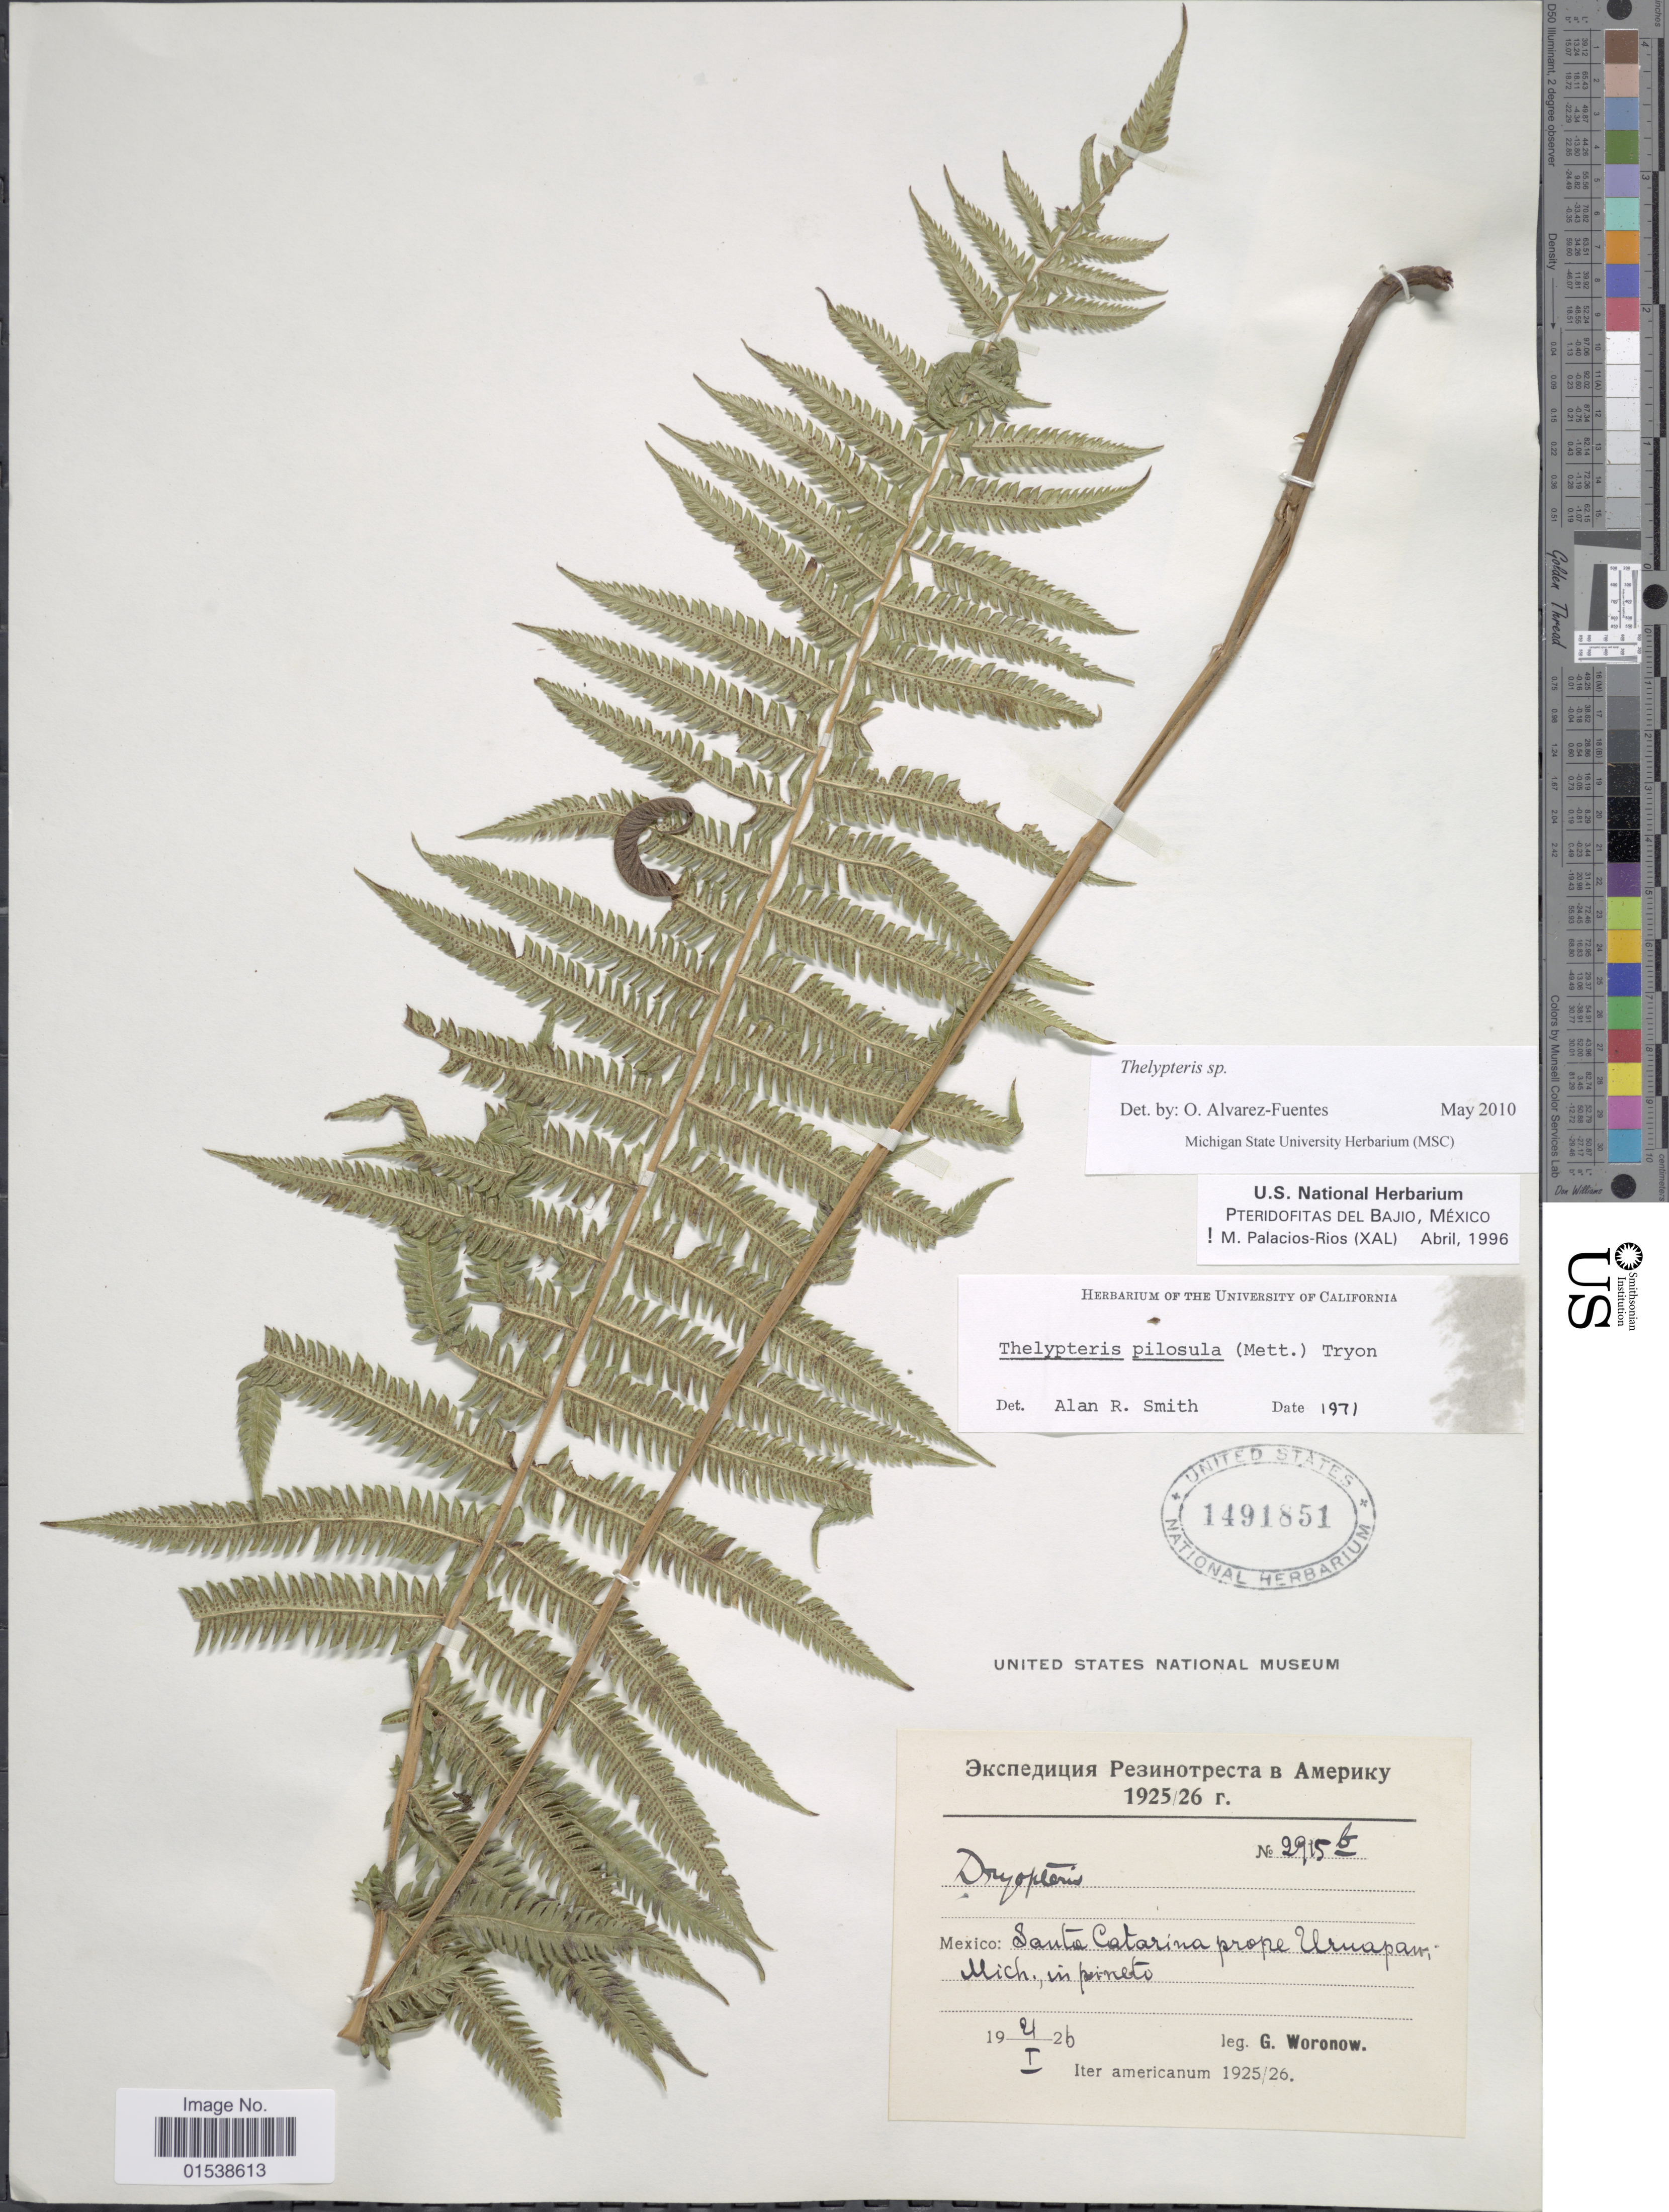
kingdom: Plantae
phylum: Tracheophyta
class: Polypodiopsida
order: Polypodiales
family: Thelypteridaceae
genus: Amauropelta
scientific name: Amauropelta pilosula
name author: (Klotzsch & H. Karst.) Á. Löve & D. Löve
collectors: G. Woronow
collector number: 2915b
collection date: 1926-01-21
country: Mexico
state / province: Michoacán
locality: Mexico: Santa Catarina, prope Uruapan, Mich. in pineto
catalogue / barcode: US 1491851